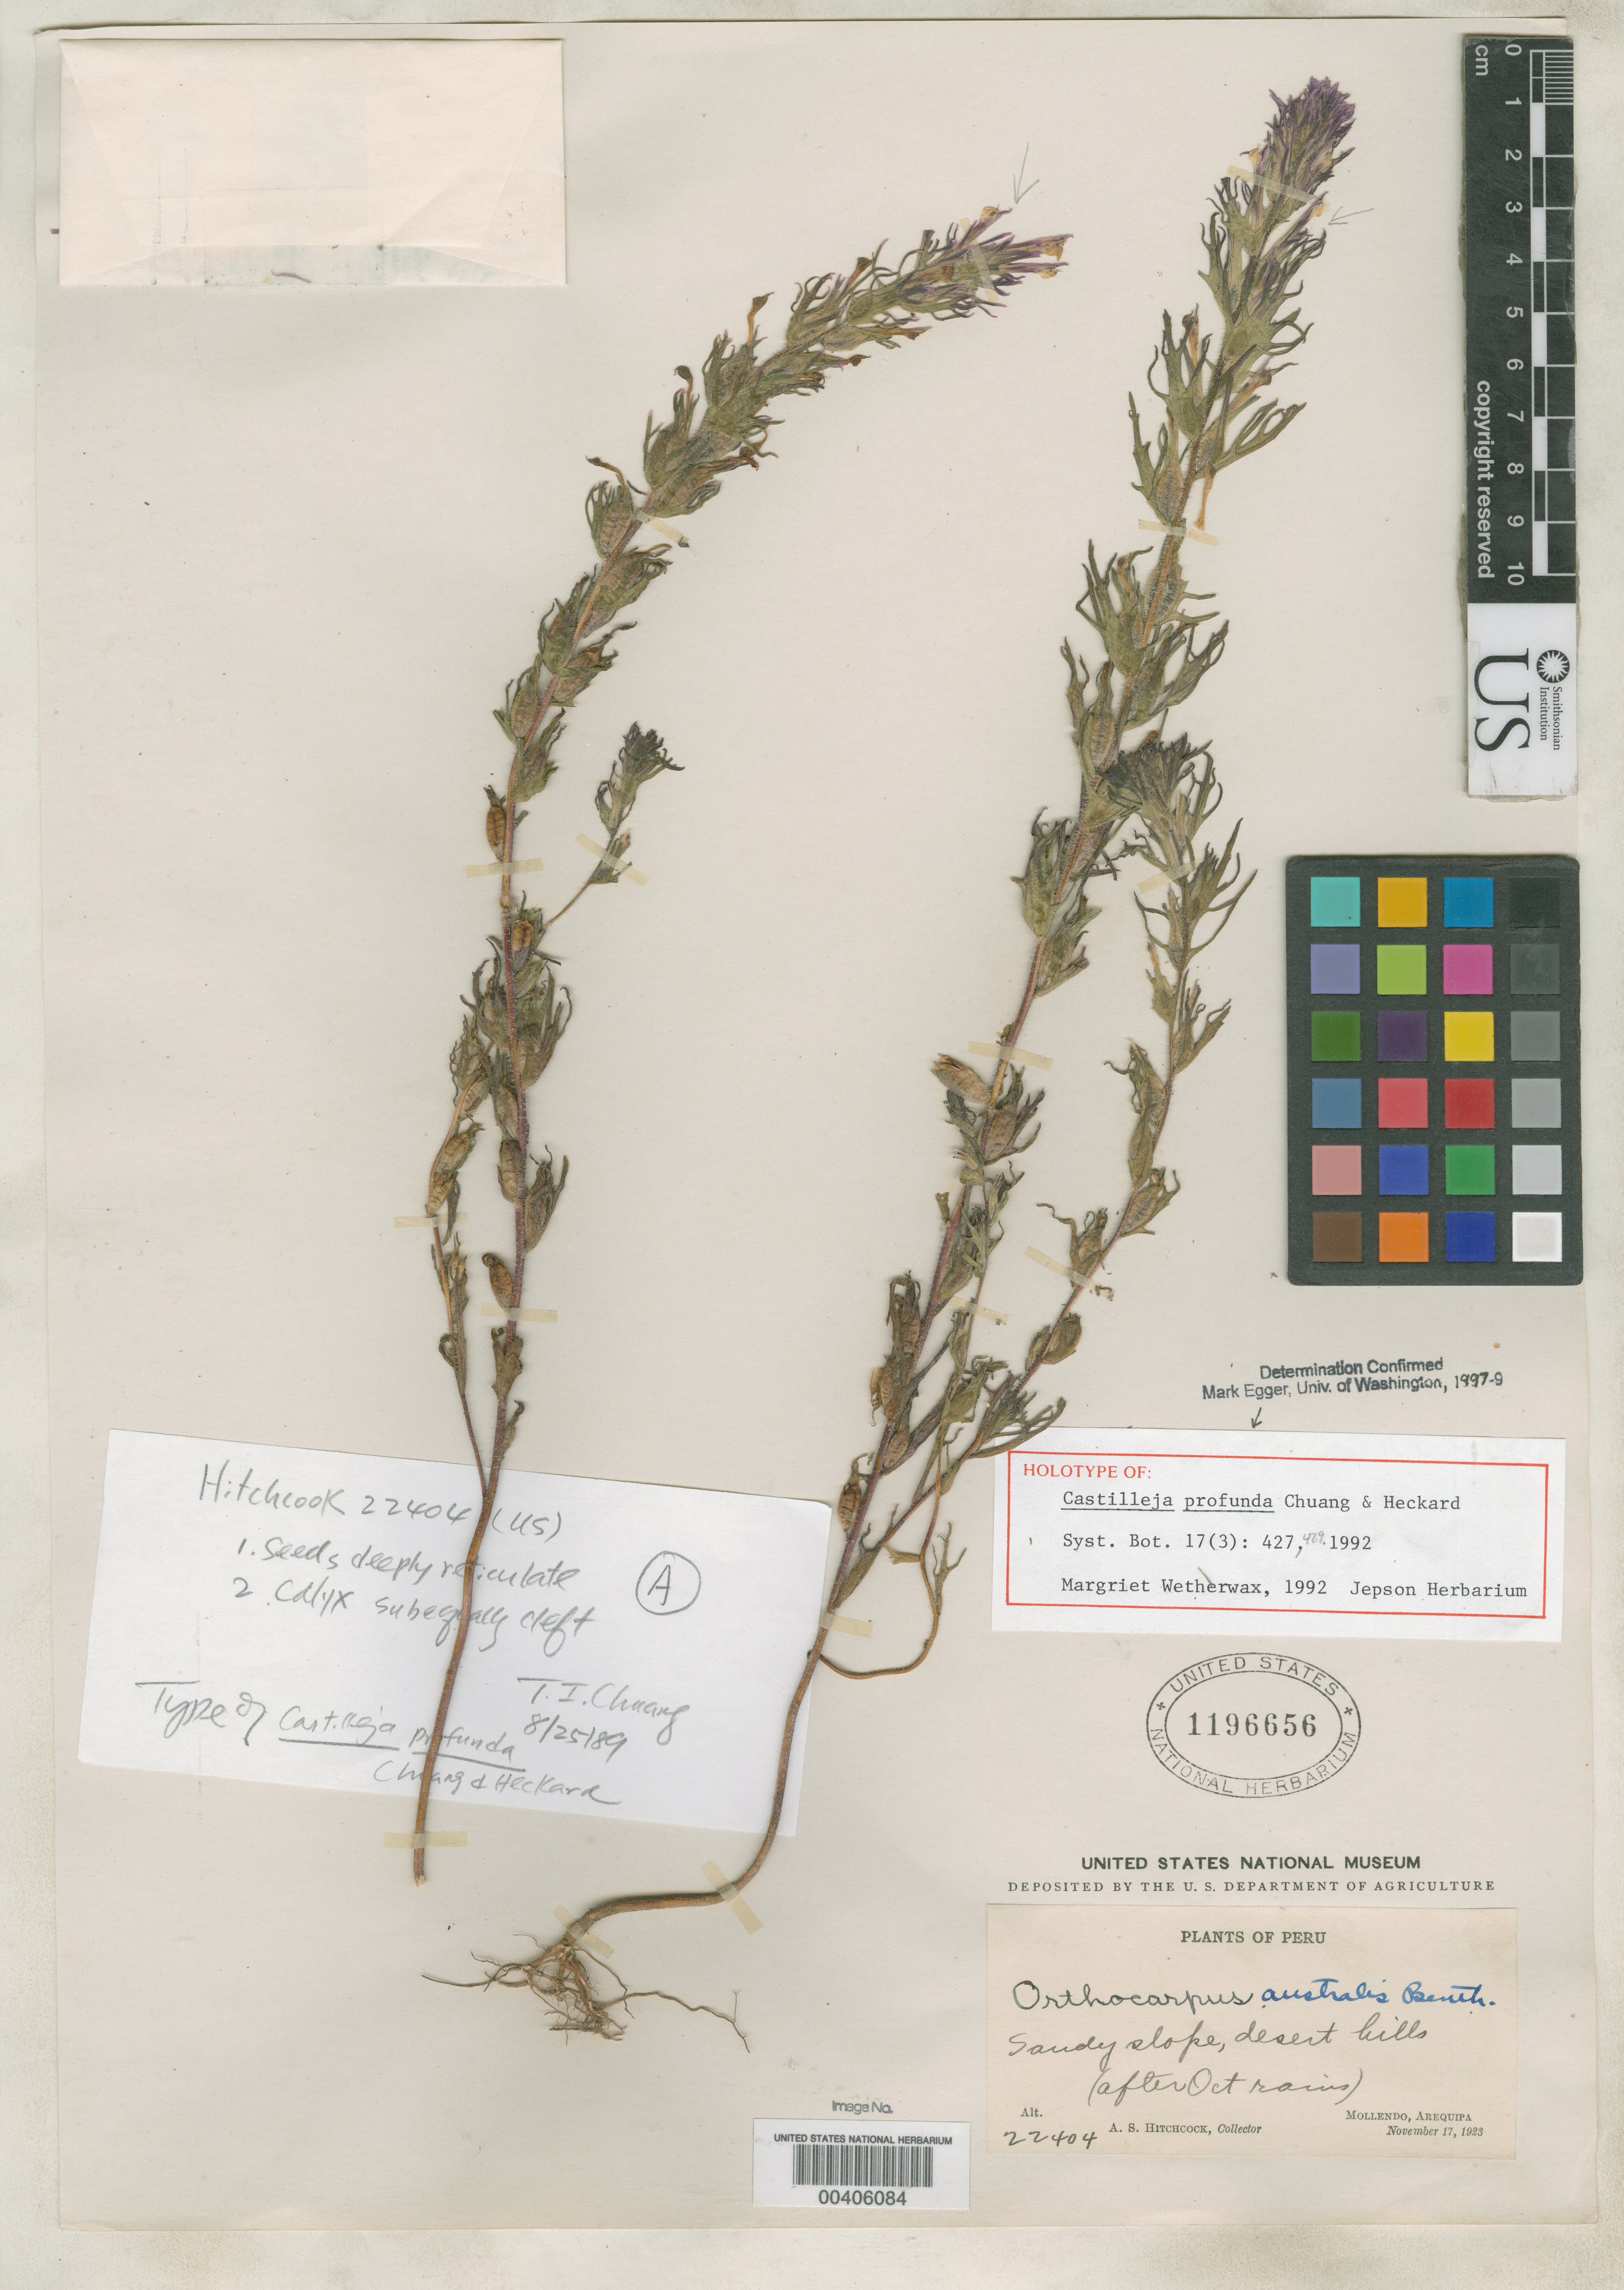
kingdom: Plantae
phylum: Tracheophyta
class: Magnoliopsida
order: Lamiales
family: Orobanchaceae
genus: Castilleja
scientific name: Castilleja profunda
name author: T.I. Chuang & Heckard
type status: Holotype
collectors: A. S. Hitchcock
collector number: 22404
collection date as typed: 17 Nov 1923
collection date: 1923-11-17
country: Peru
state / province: Arequipa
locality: Mollendo, sandy slope, desert hills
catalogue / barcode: US 1196656